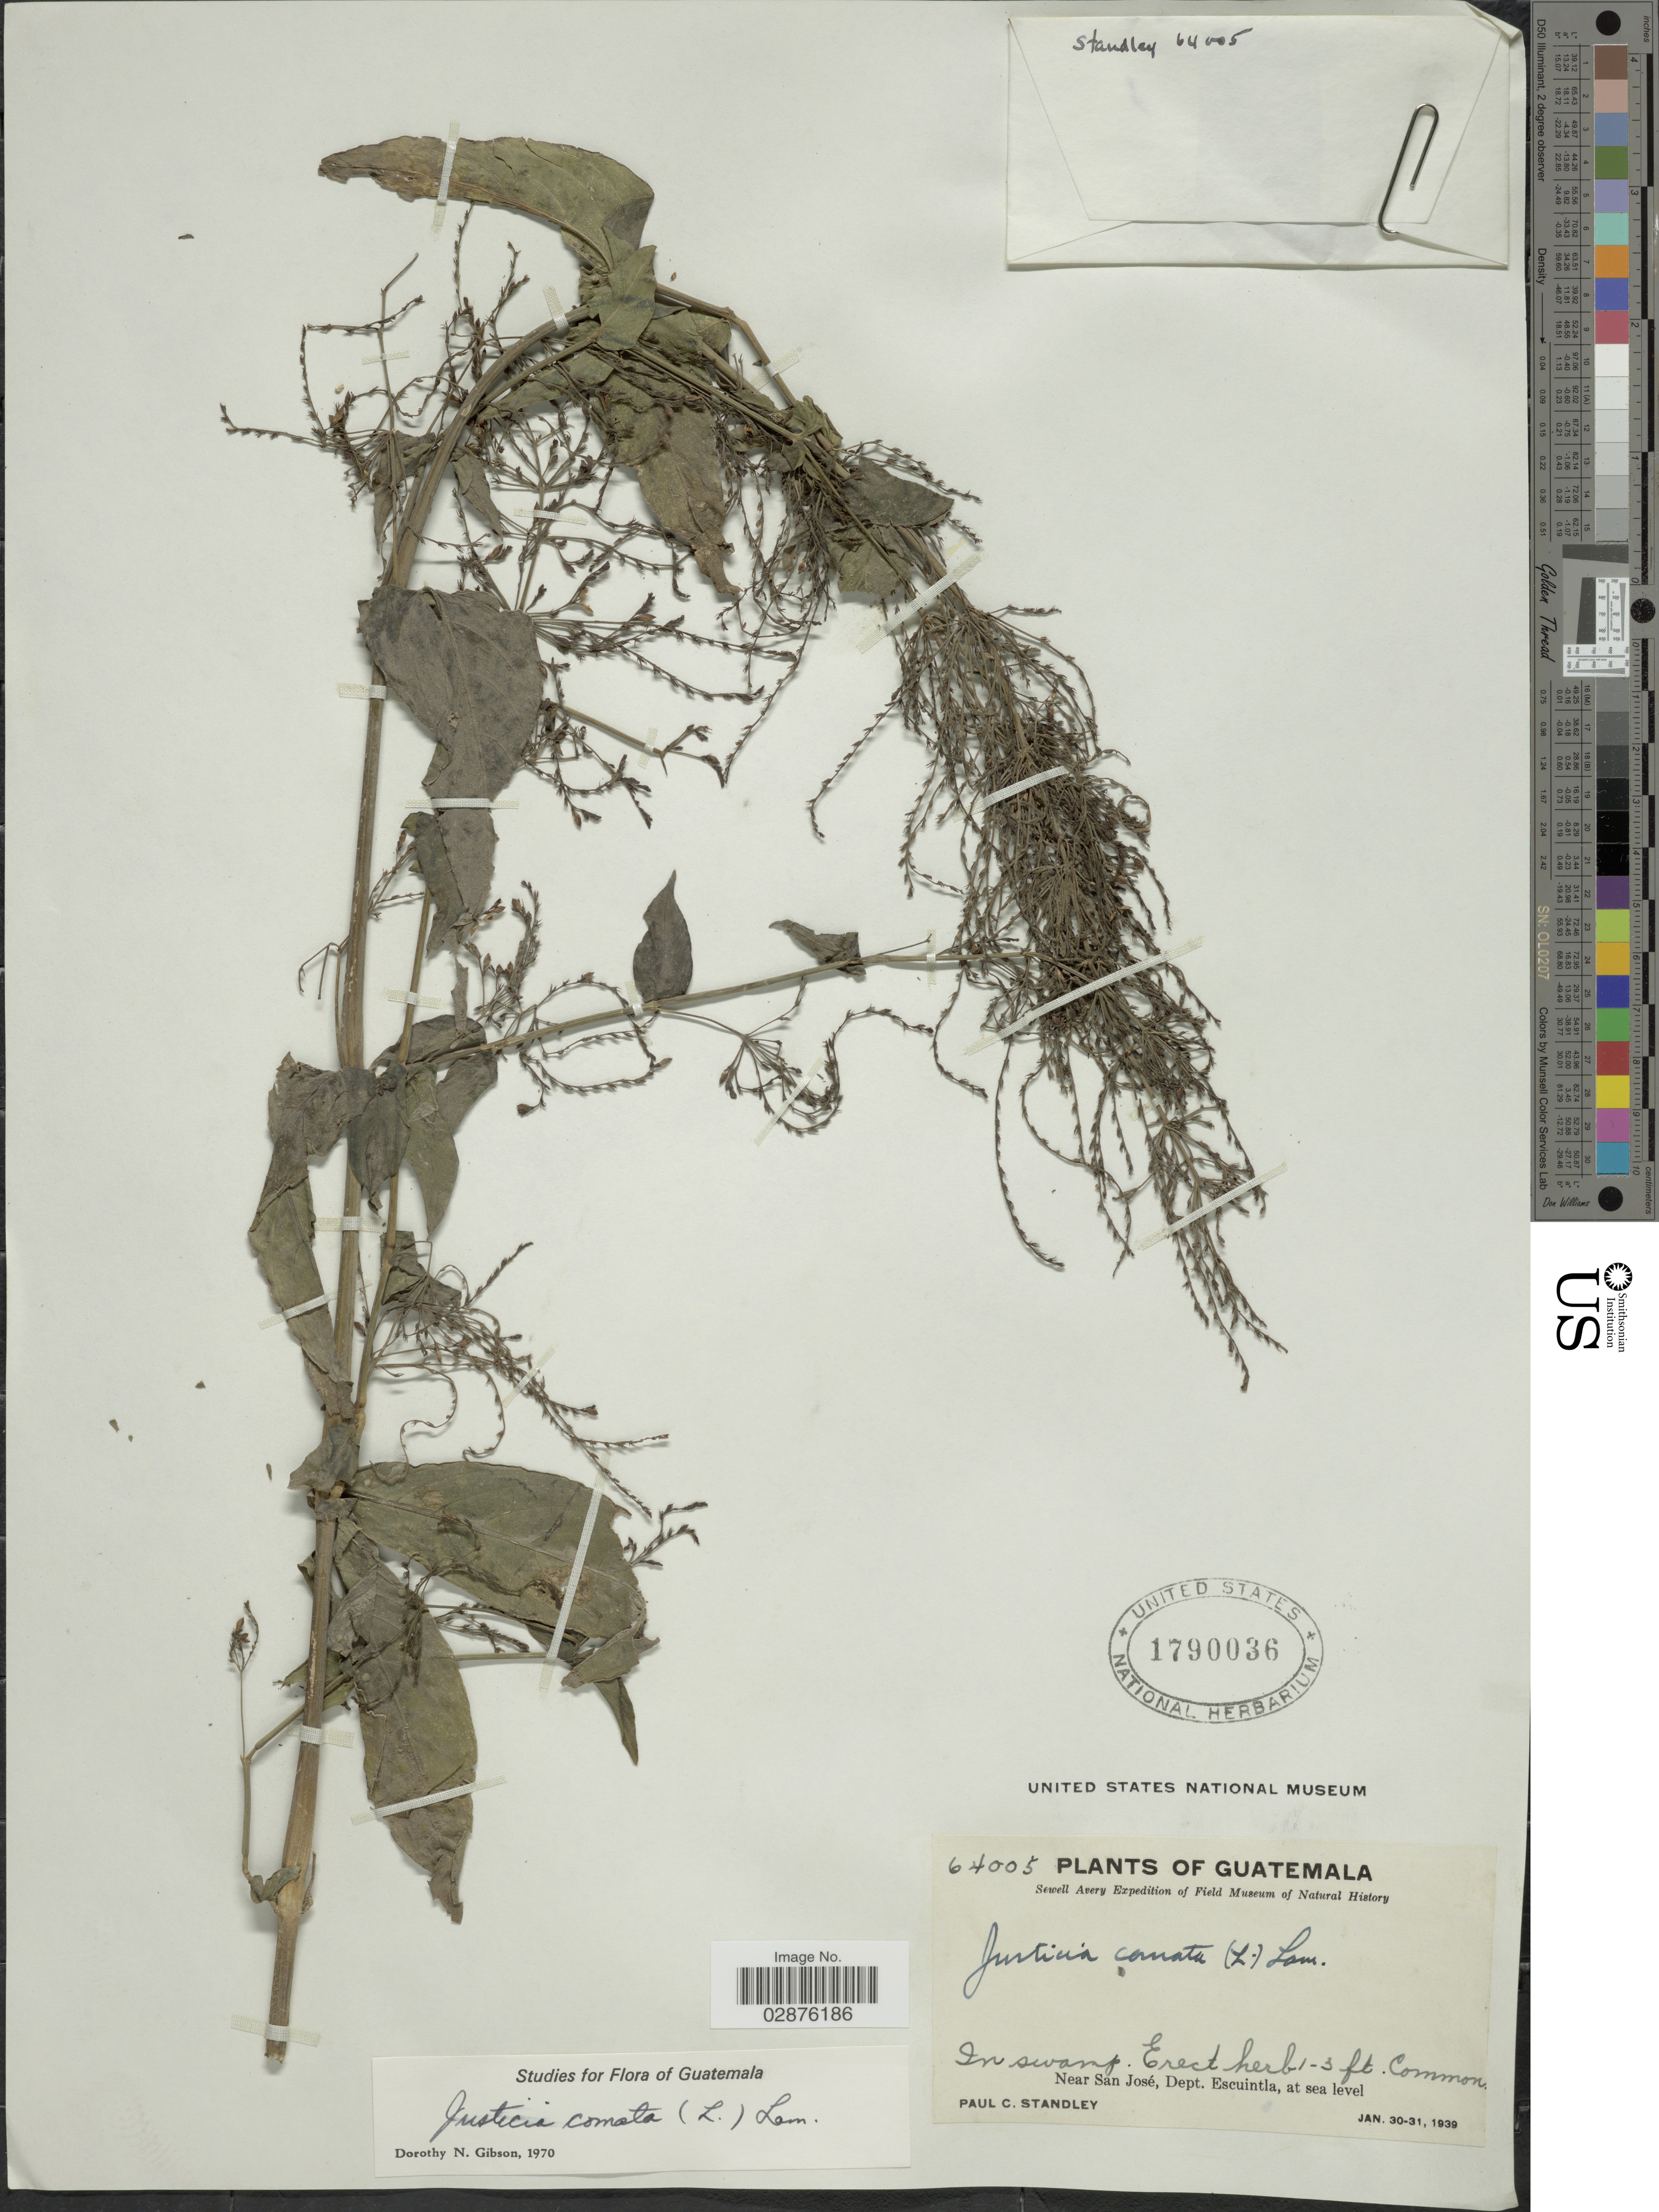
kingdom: Plantae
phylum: Tracheophyta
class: Magnoliopsida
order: Lamiales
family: Acanthaceae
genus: Justicia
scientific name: Justicia comata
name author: (L.) Lam.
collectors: P. C. Standley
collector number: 64005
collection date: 1939-01-30/1939-01-31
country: Guatemala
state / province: Escuintla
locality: Near San José, Dept. Escuintla.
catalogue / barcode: US 1790036